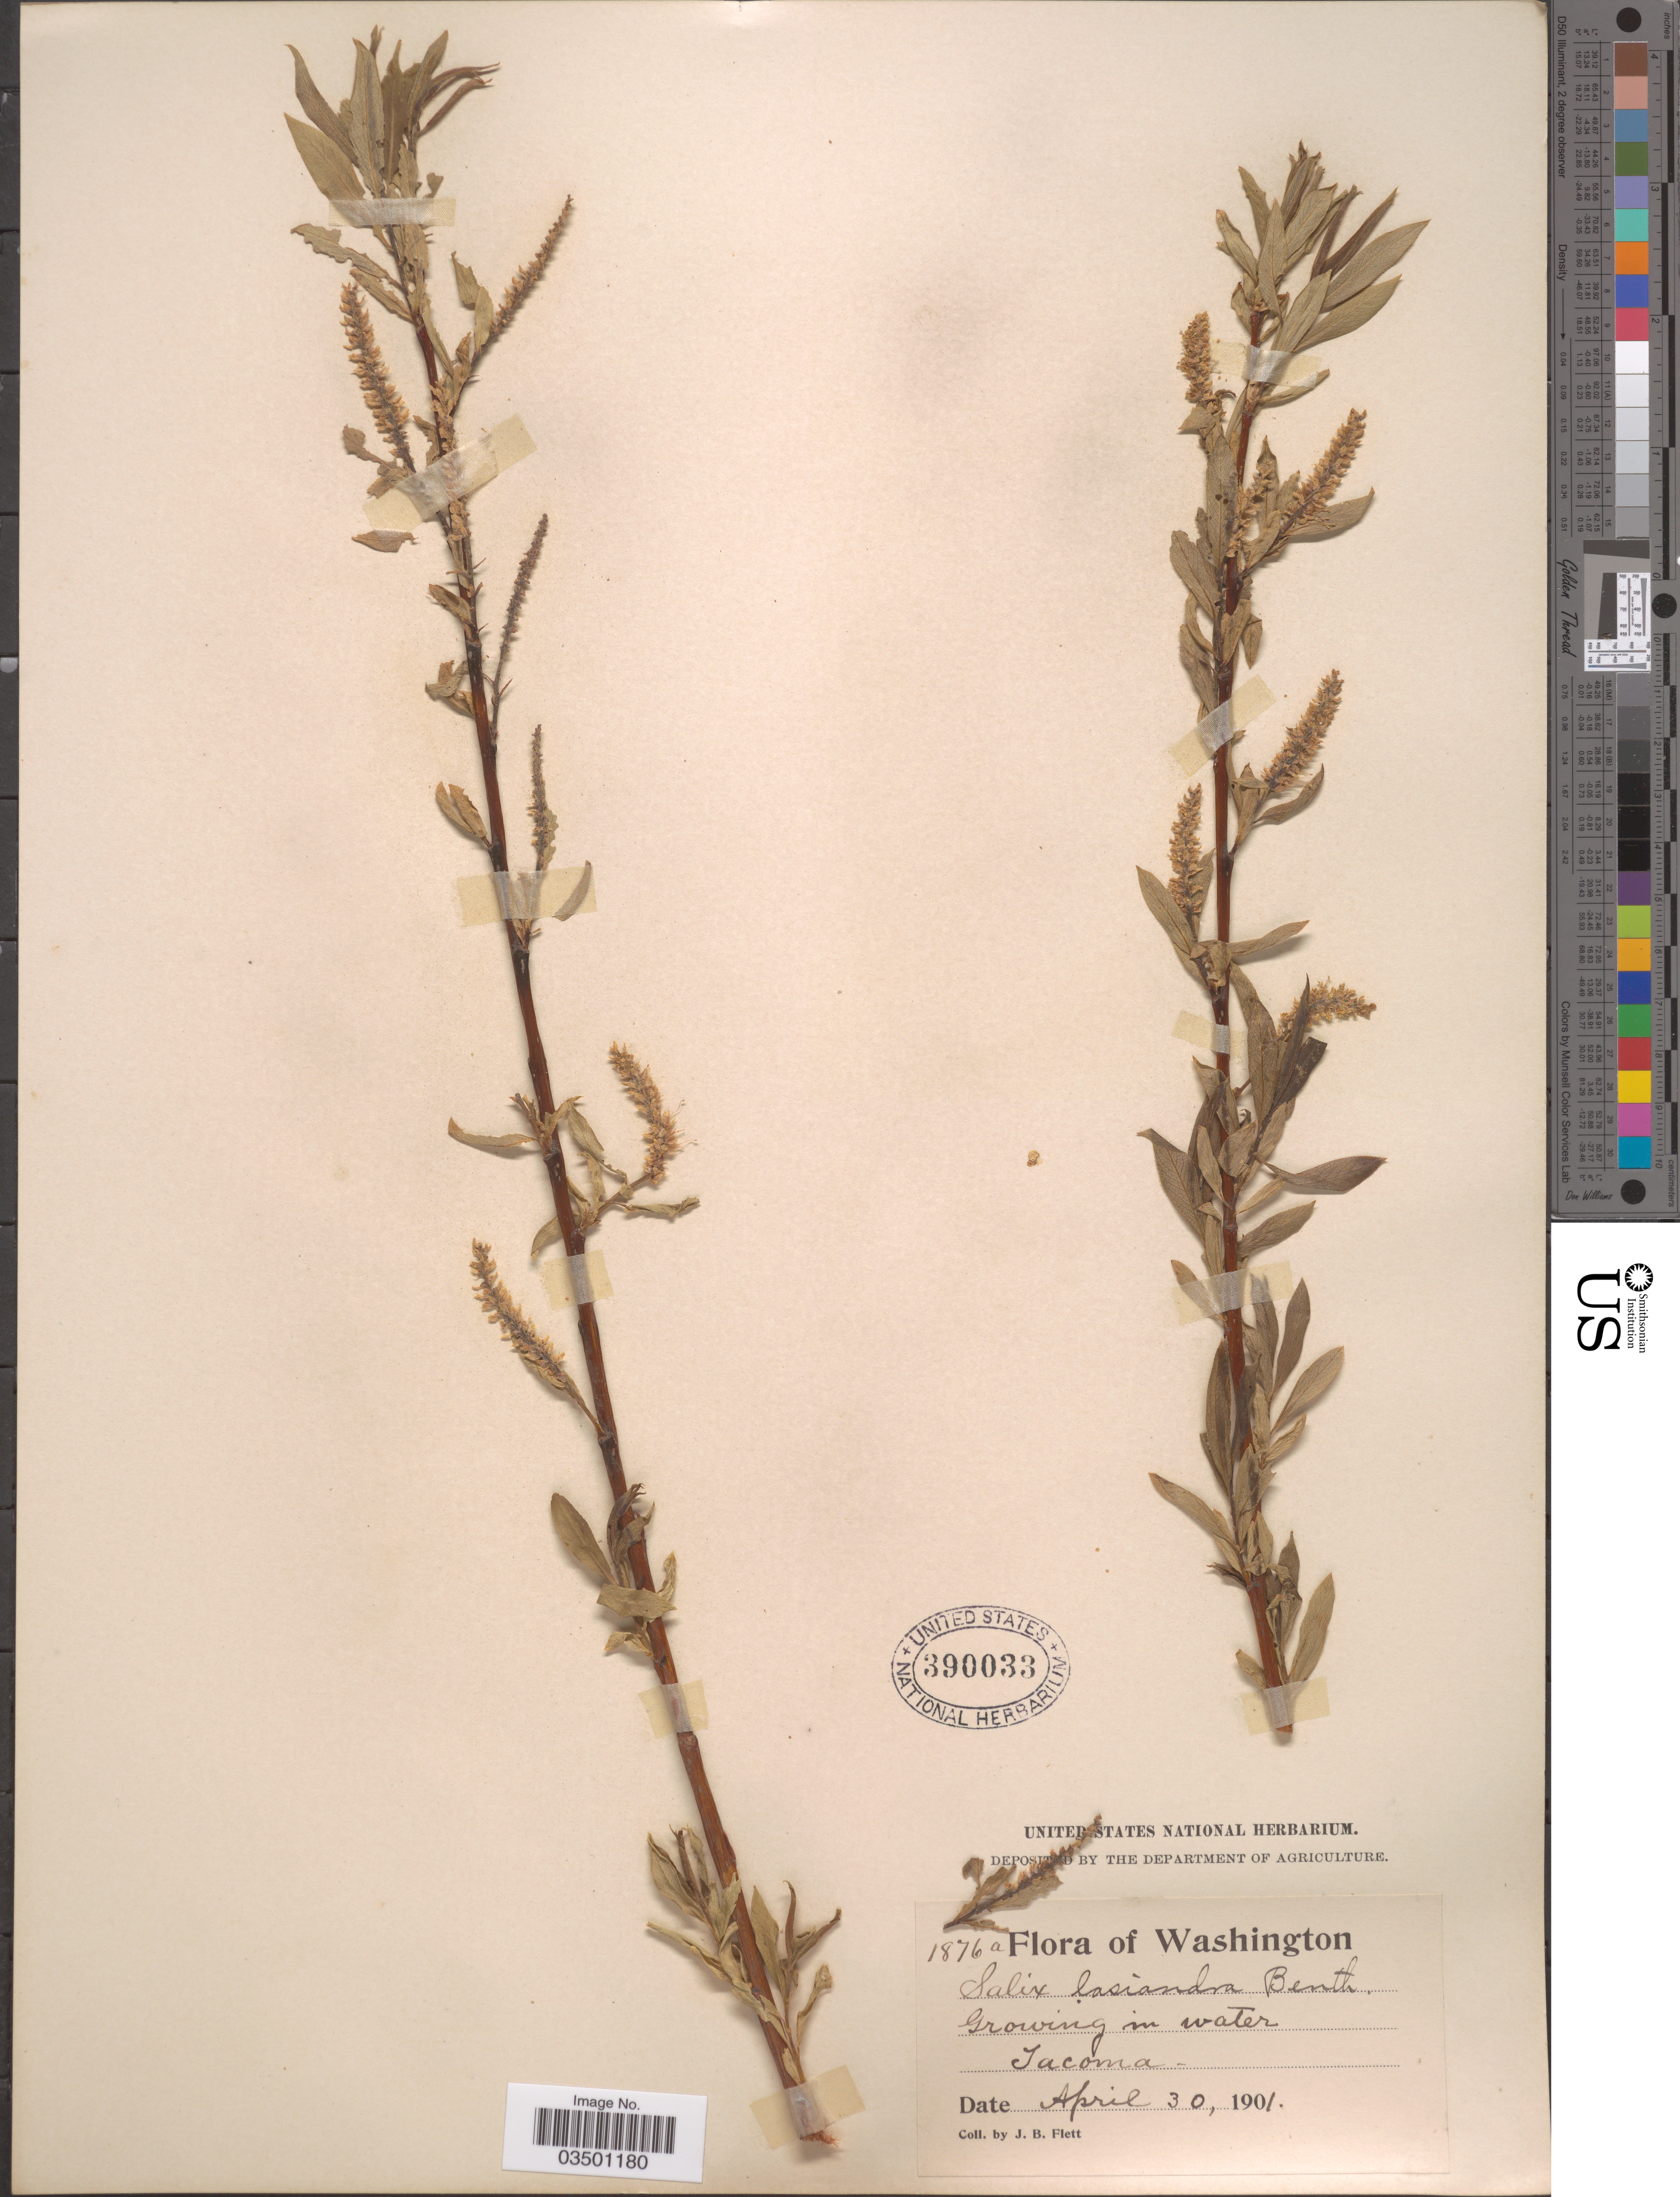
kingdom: Plantae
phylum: Tracheophyta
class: Magnoliopsida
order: Malpighiales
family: Salicaceae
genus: Salix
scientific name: Salix lasiandra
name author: Benth.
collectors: J. Flett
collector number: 1876a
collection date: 1901-04-30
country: United States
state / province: Washington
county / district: Pierce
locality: Tacoma.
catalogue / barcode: US 390033